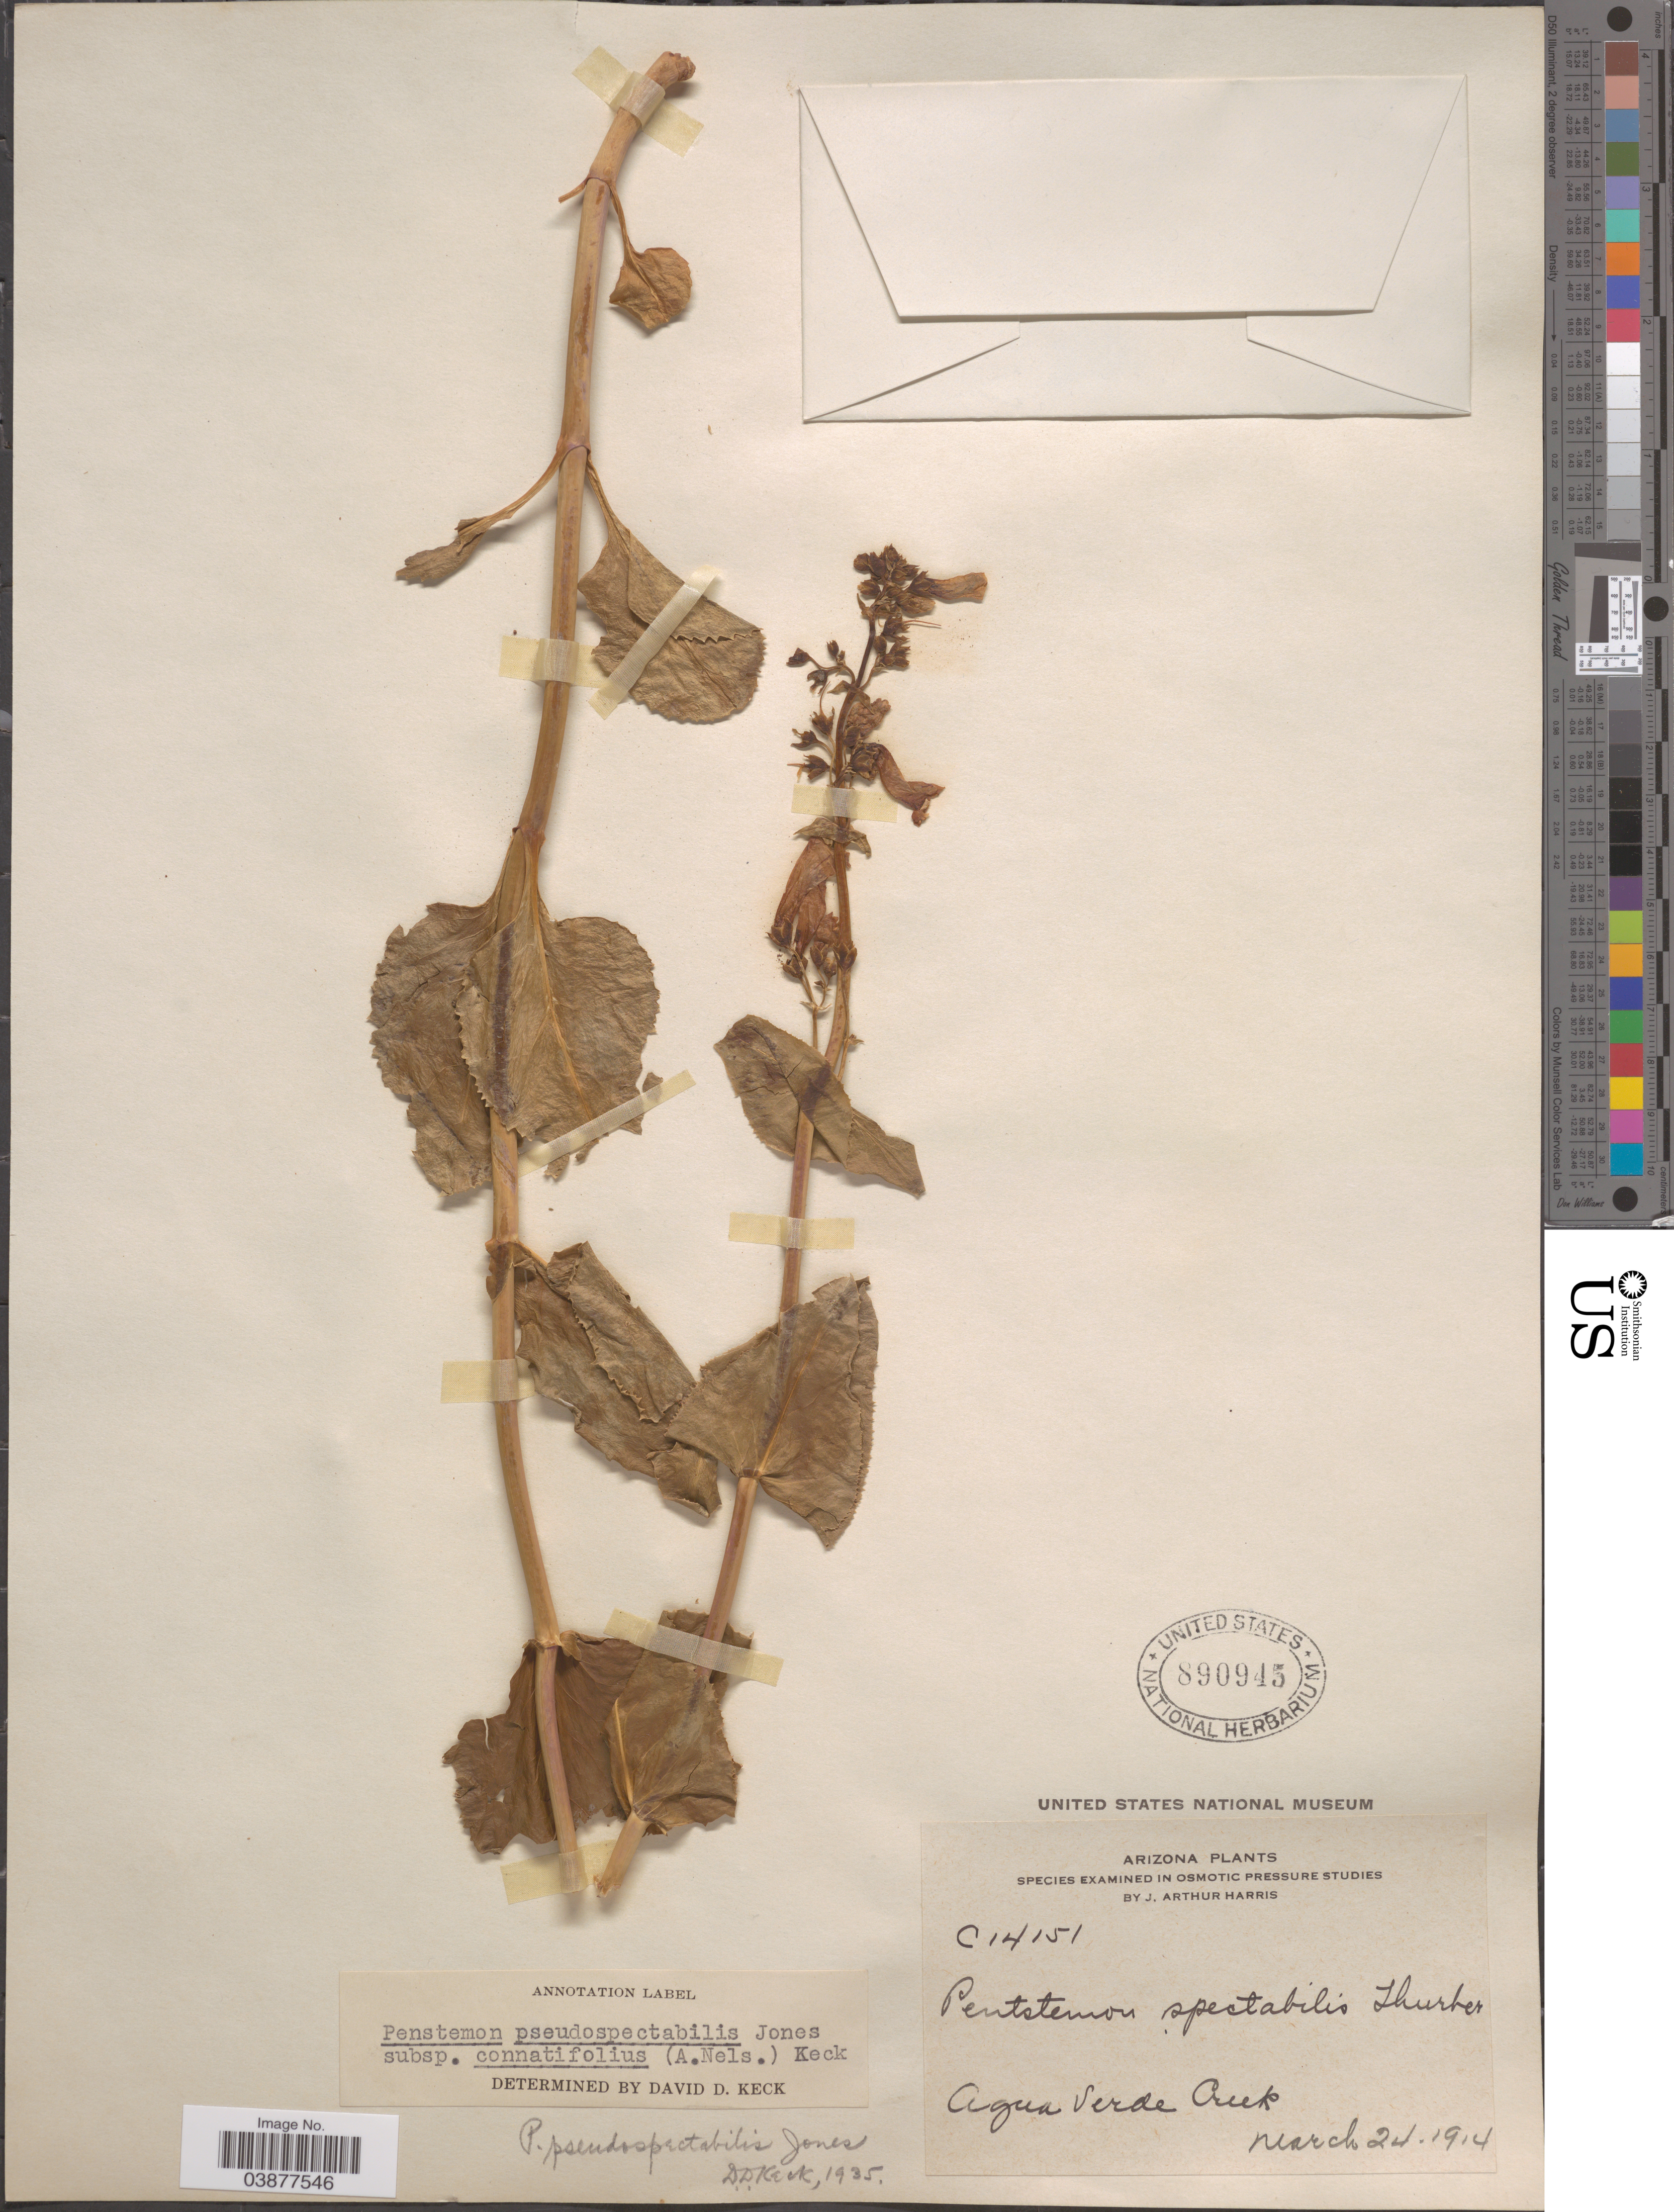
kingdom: Plantae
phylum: Tracheophyta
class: Magnoliopsida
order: Lamiales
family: Plantaginaceae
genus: Penstemon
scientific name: Penstemon pseudospectabilis var. connatifolius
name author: (A. Nelson) D.D. Keck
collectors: J. A. Harris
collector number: C14151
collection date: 1914-03-24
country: United States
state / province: Arizona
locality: Agua Verde Creek.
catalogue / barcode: US 890945